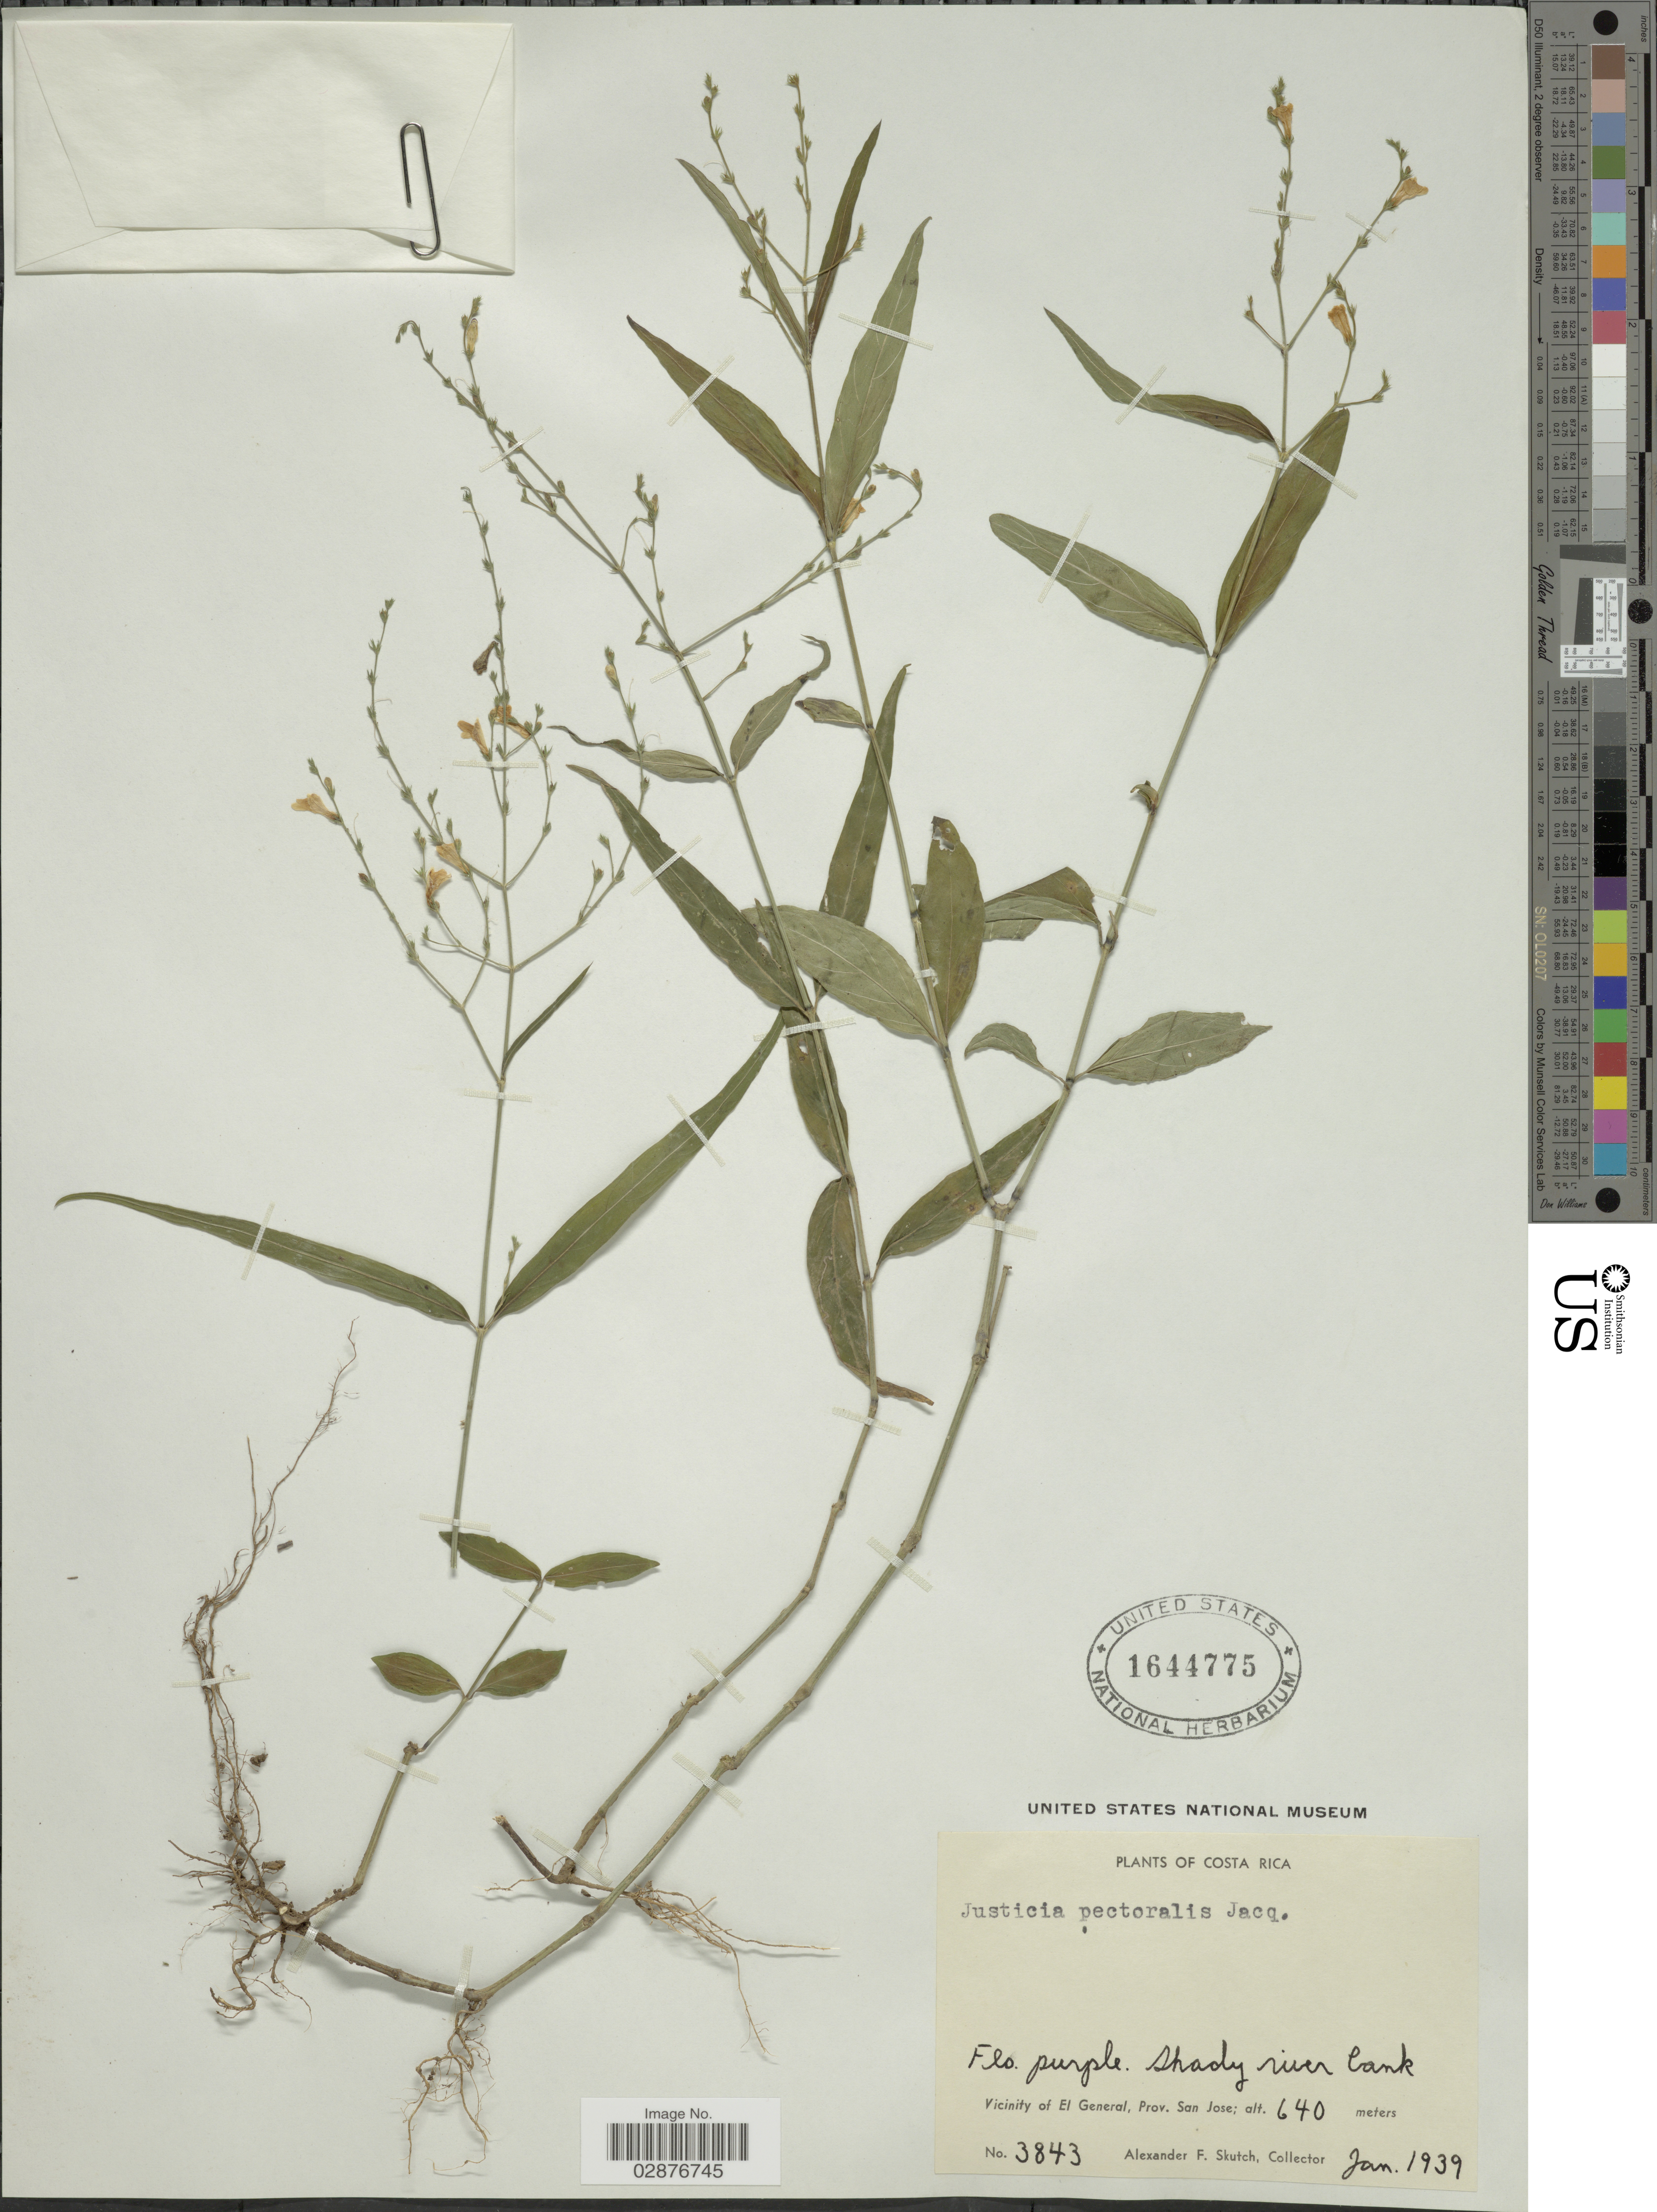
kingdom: Plantae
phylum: Tracheophyta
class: Magnoliopsida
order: Lamiales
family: Acanthaceae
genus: Justicia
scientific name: Justicia pectoralis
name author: Jacq.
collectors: A. F. Skutch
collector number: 3843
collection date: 1939-01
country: Costa Rica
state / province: San José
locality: Vicinity of El General.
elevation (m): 640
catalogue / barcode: US 1644775